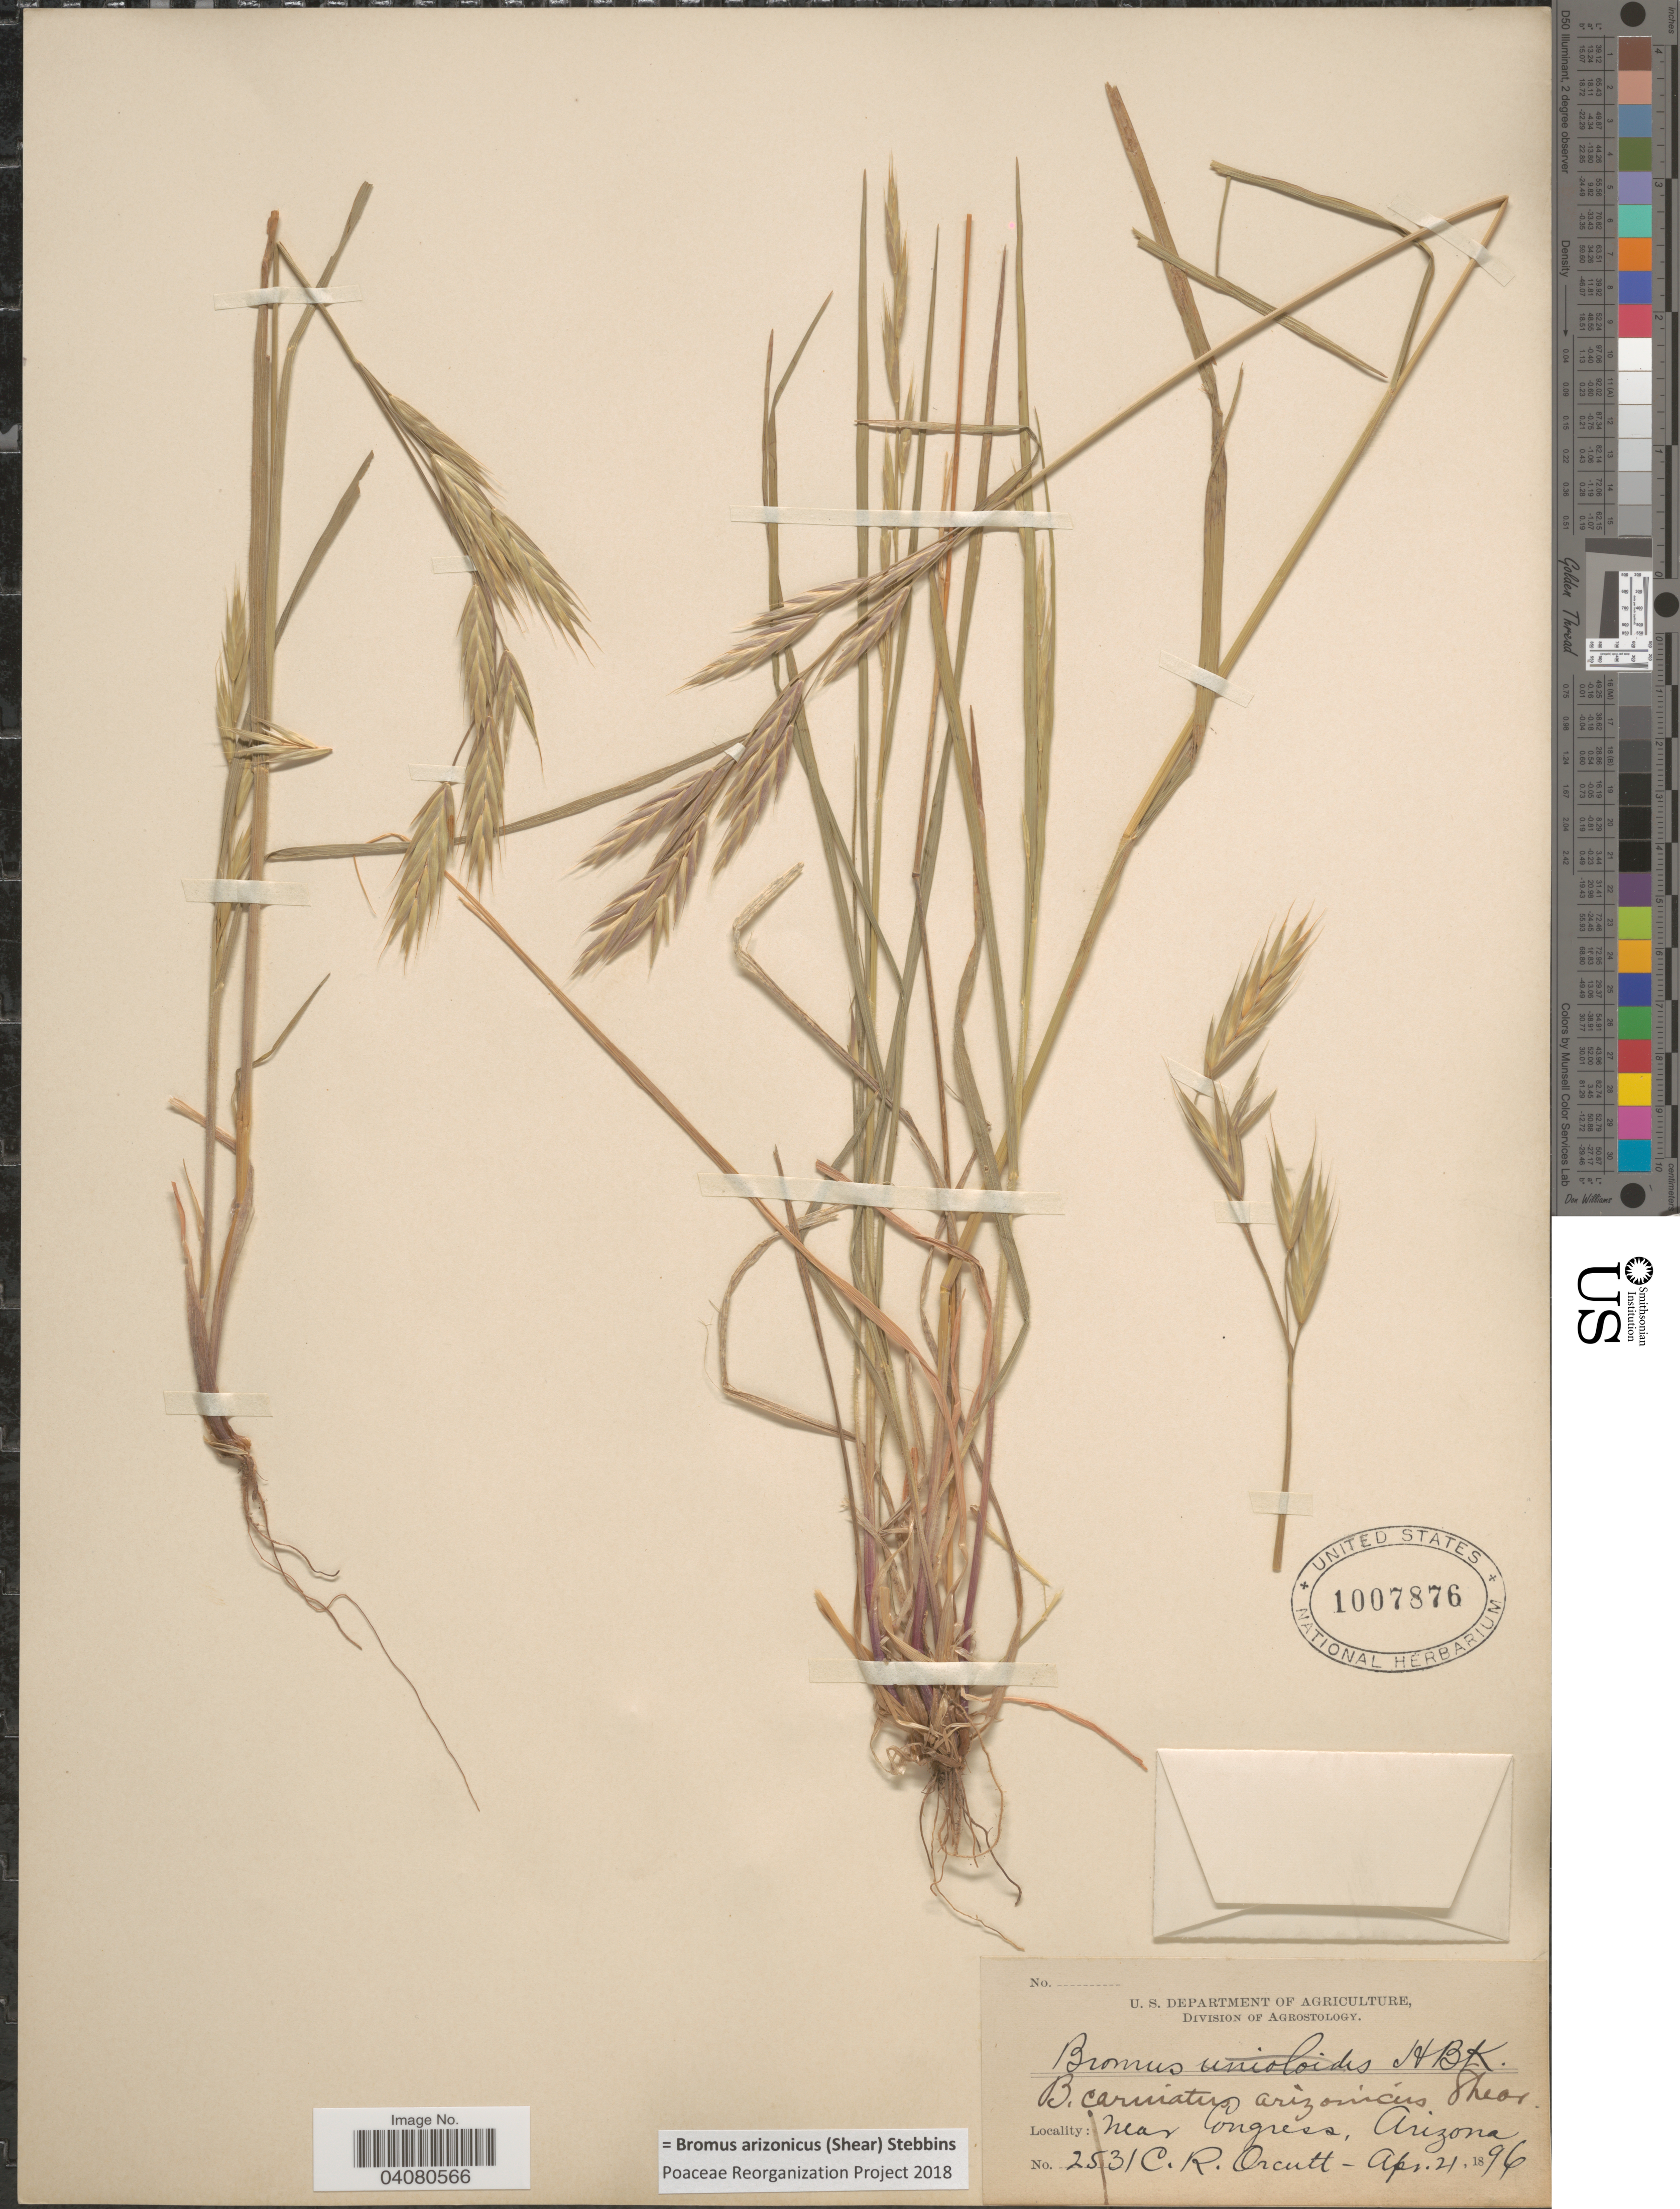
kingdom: Plantae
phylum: Tracheophyta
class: Liliopsida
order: Poales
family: Poaceae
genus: Bromus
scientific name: Bromus arizonicus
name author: (Shear) Stebbins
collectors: C. R. Orcutt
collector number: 2531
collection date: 1896-04-21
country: United States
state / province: Arizona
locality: Near Congress.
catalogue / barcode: US 1007876